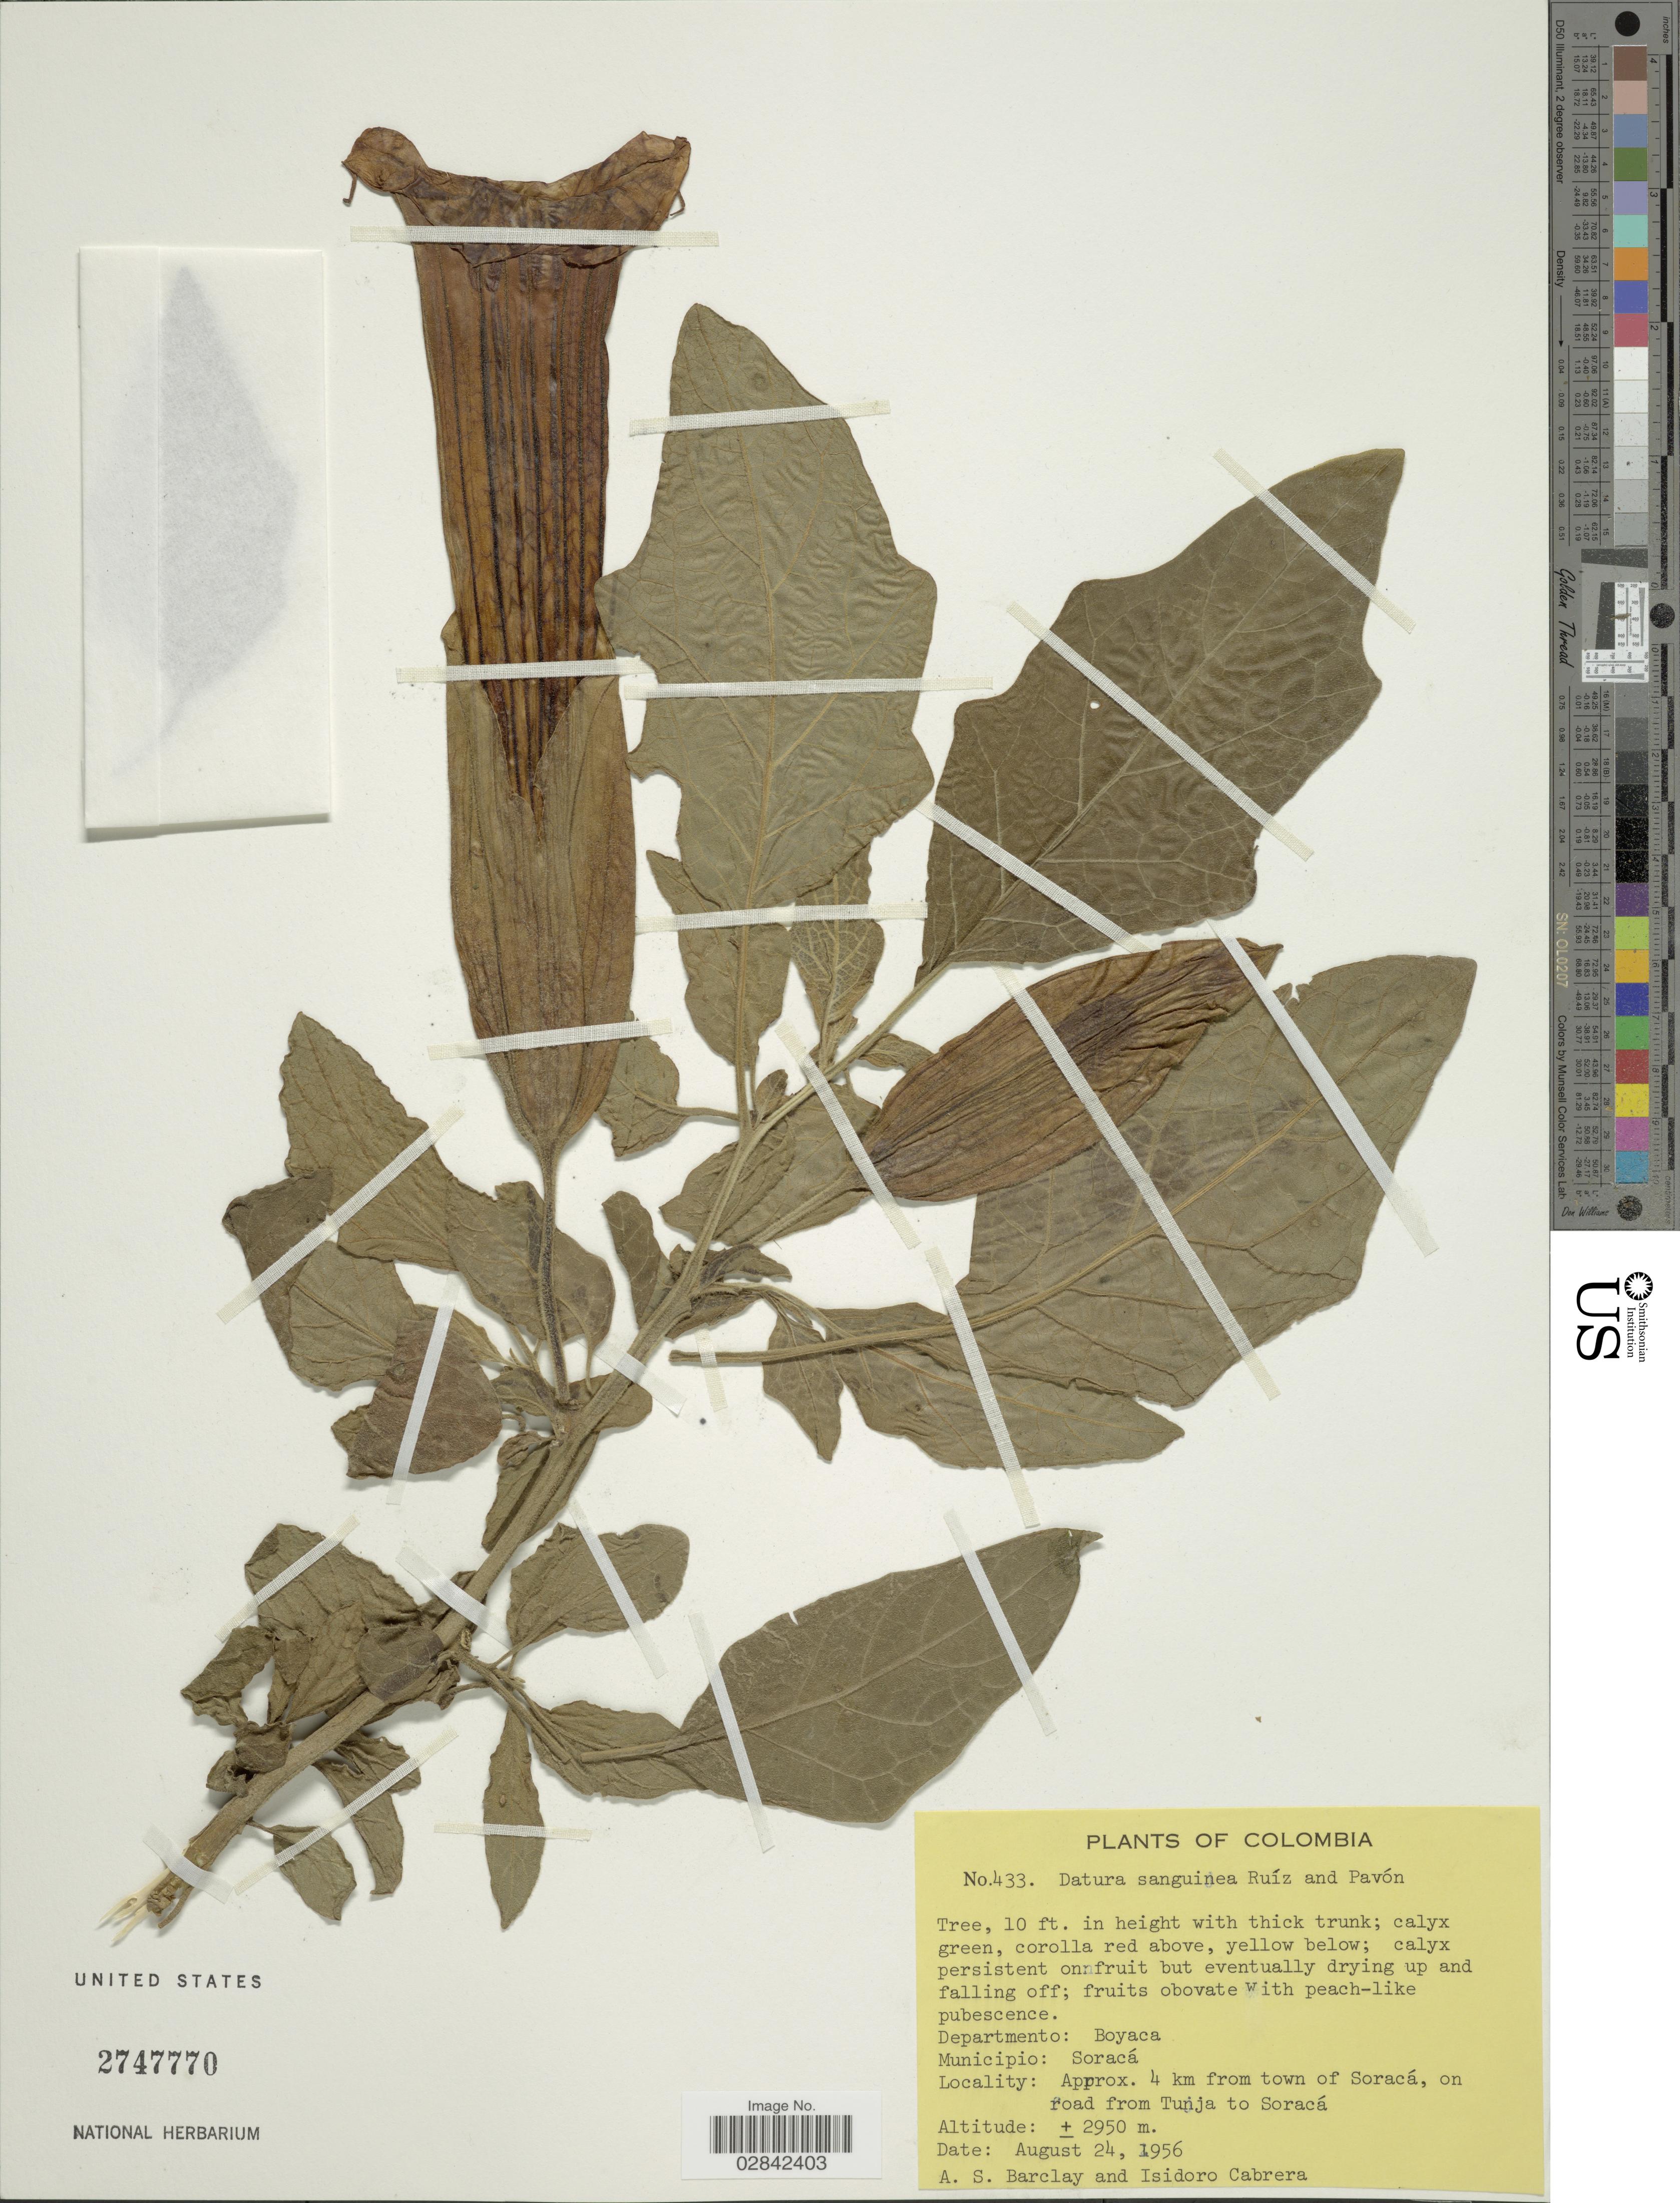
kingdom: Plantae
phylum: Tracheophyta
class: Magnoliopsida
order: Solanales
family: Solanaceae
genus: Brugmansia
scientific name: Brugmansia sanguinea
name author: (Ruiz & Pav.) D. Don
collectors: A. S. Barclay & I. Cabrera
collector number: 433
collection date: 1956-08-24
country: Colombia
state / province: Boyacá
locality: Departmento: Boyaca, Municipio: Soracá, Approx. 4 km from town of Soracá, on road from Tunja to Soracá.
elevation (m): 2950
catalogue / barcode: US 2747770